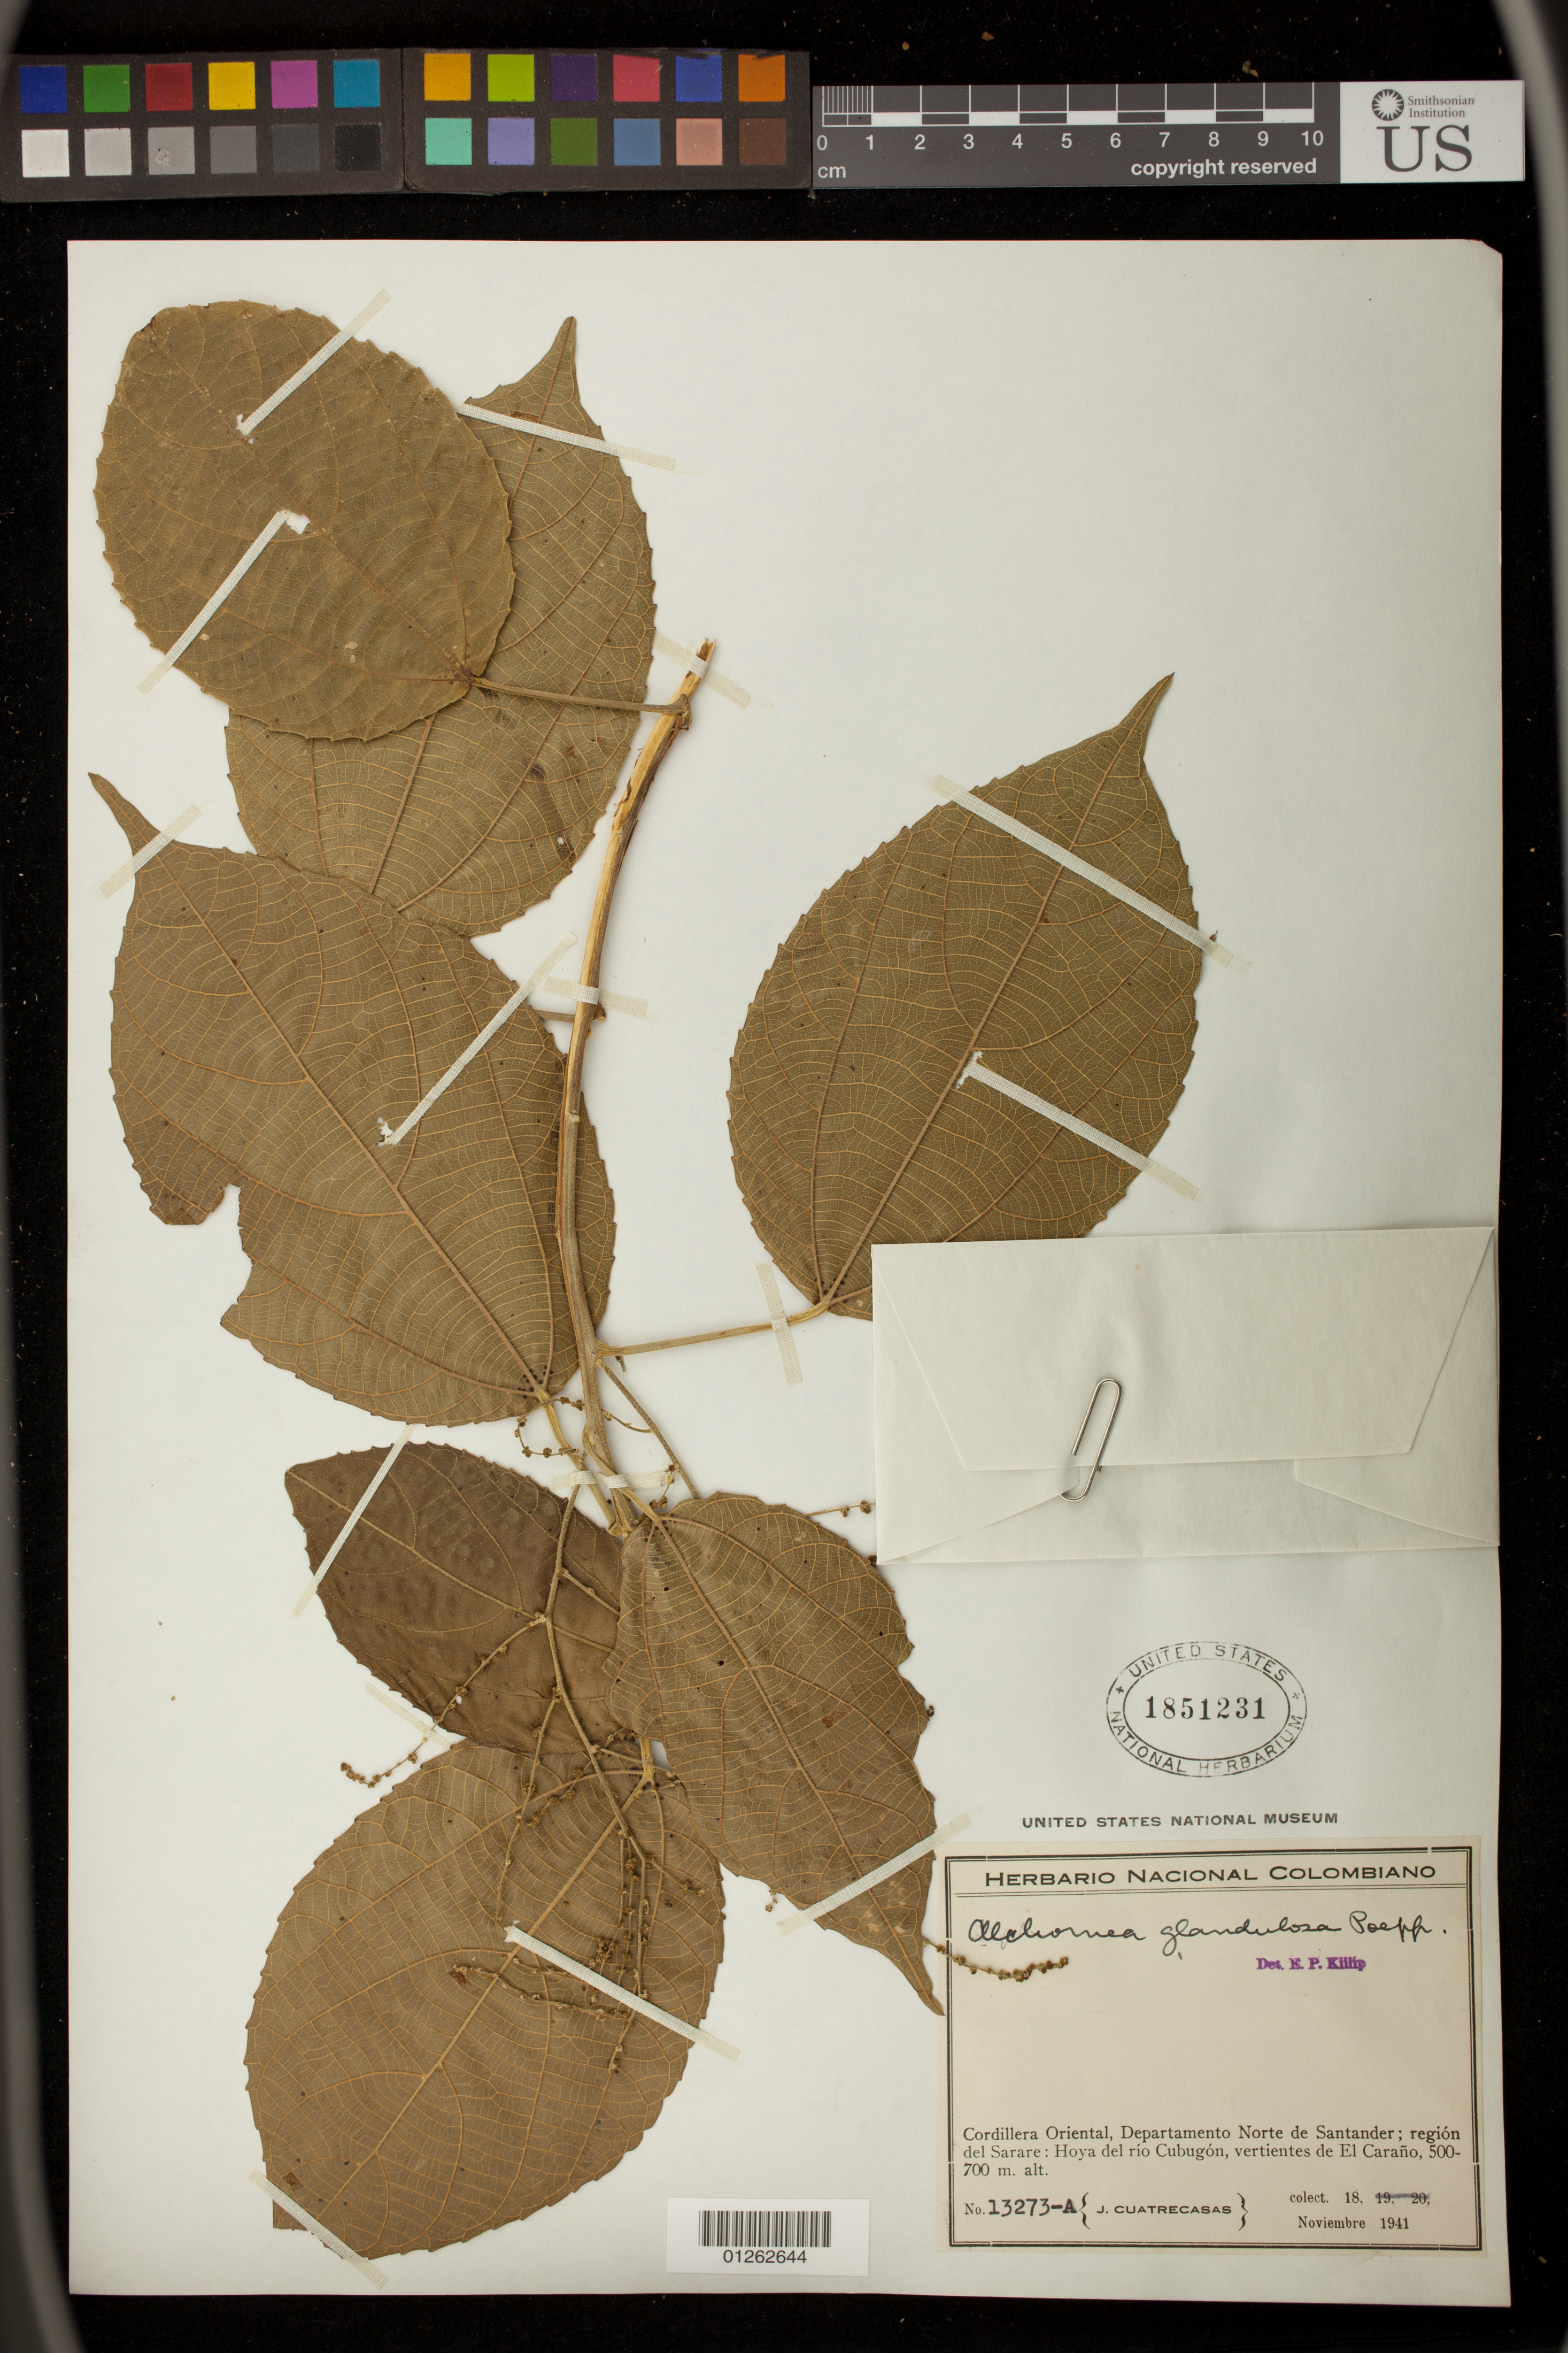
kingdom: Plantae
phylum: Tracheophyta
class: Magnoliopsida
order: Malpighiales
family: Euphorbiaceae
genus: Alchornea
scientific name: Alchornea glandulosa subsp. glandulosa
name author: Poepp.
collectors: J. Cuatrecasas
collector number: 13273-A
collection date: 1941-11-18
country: Colombia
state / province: Norte de Santander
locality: Cordillera Oriental; region del Sarare: Hoya del rio Cubugon, vertientes de El Carano.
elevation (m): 500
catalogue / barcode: US 1851231